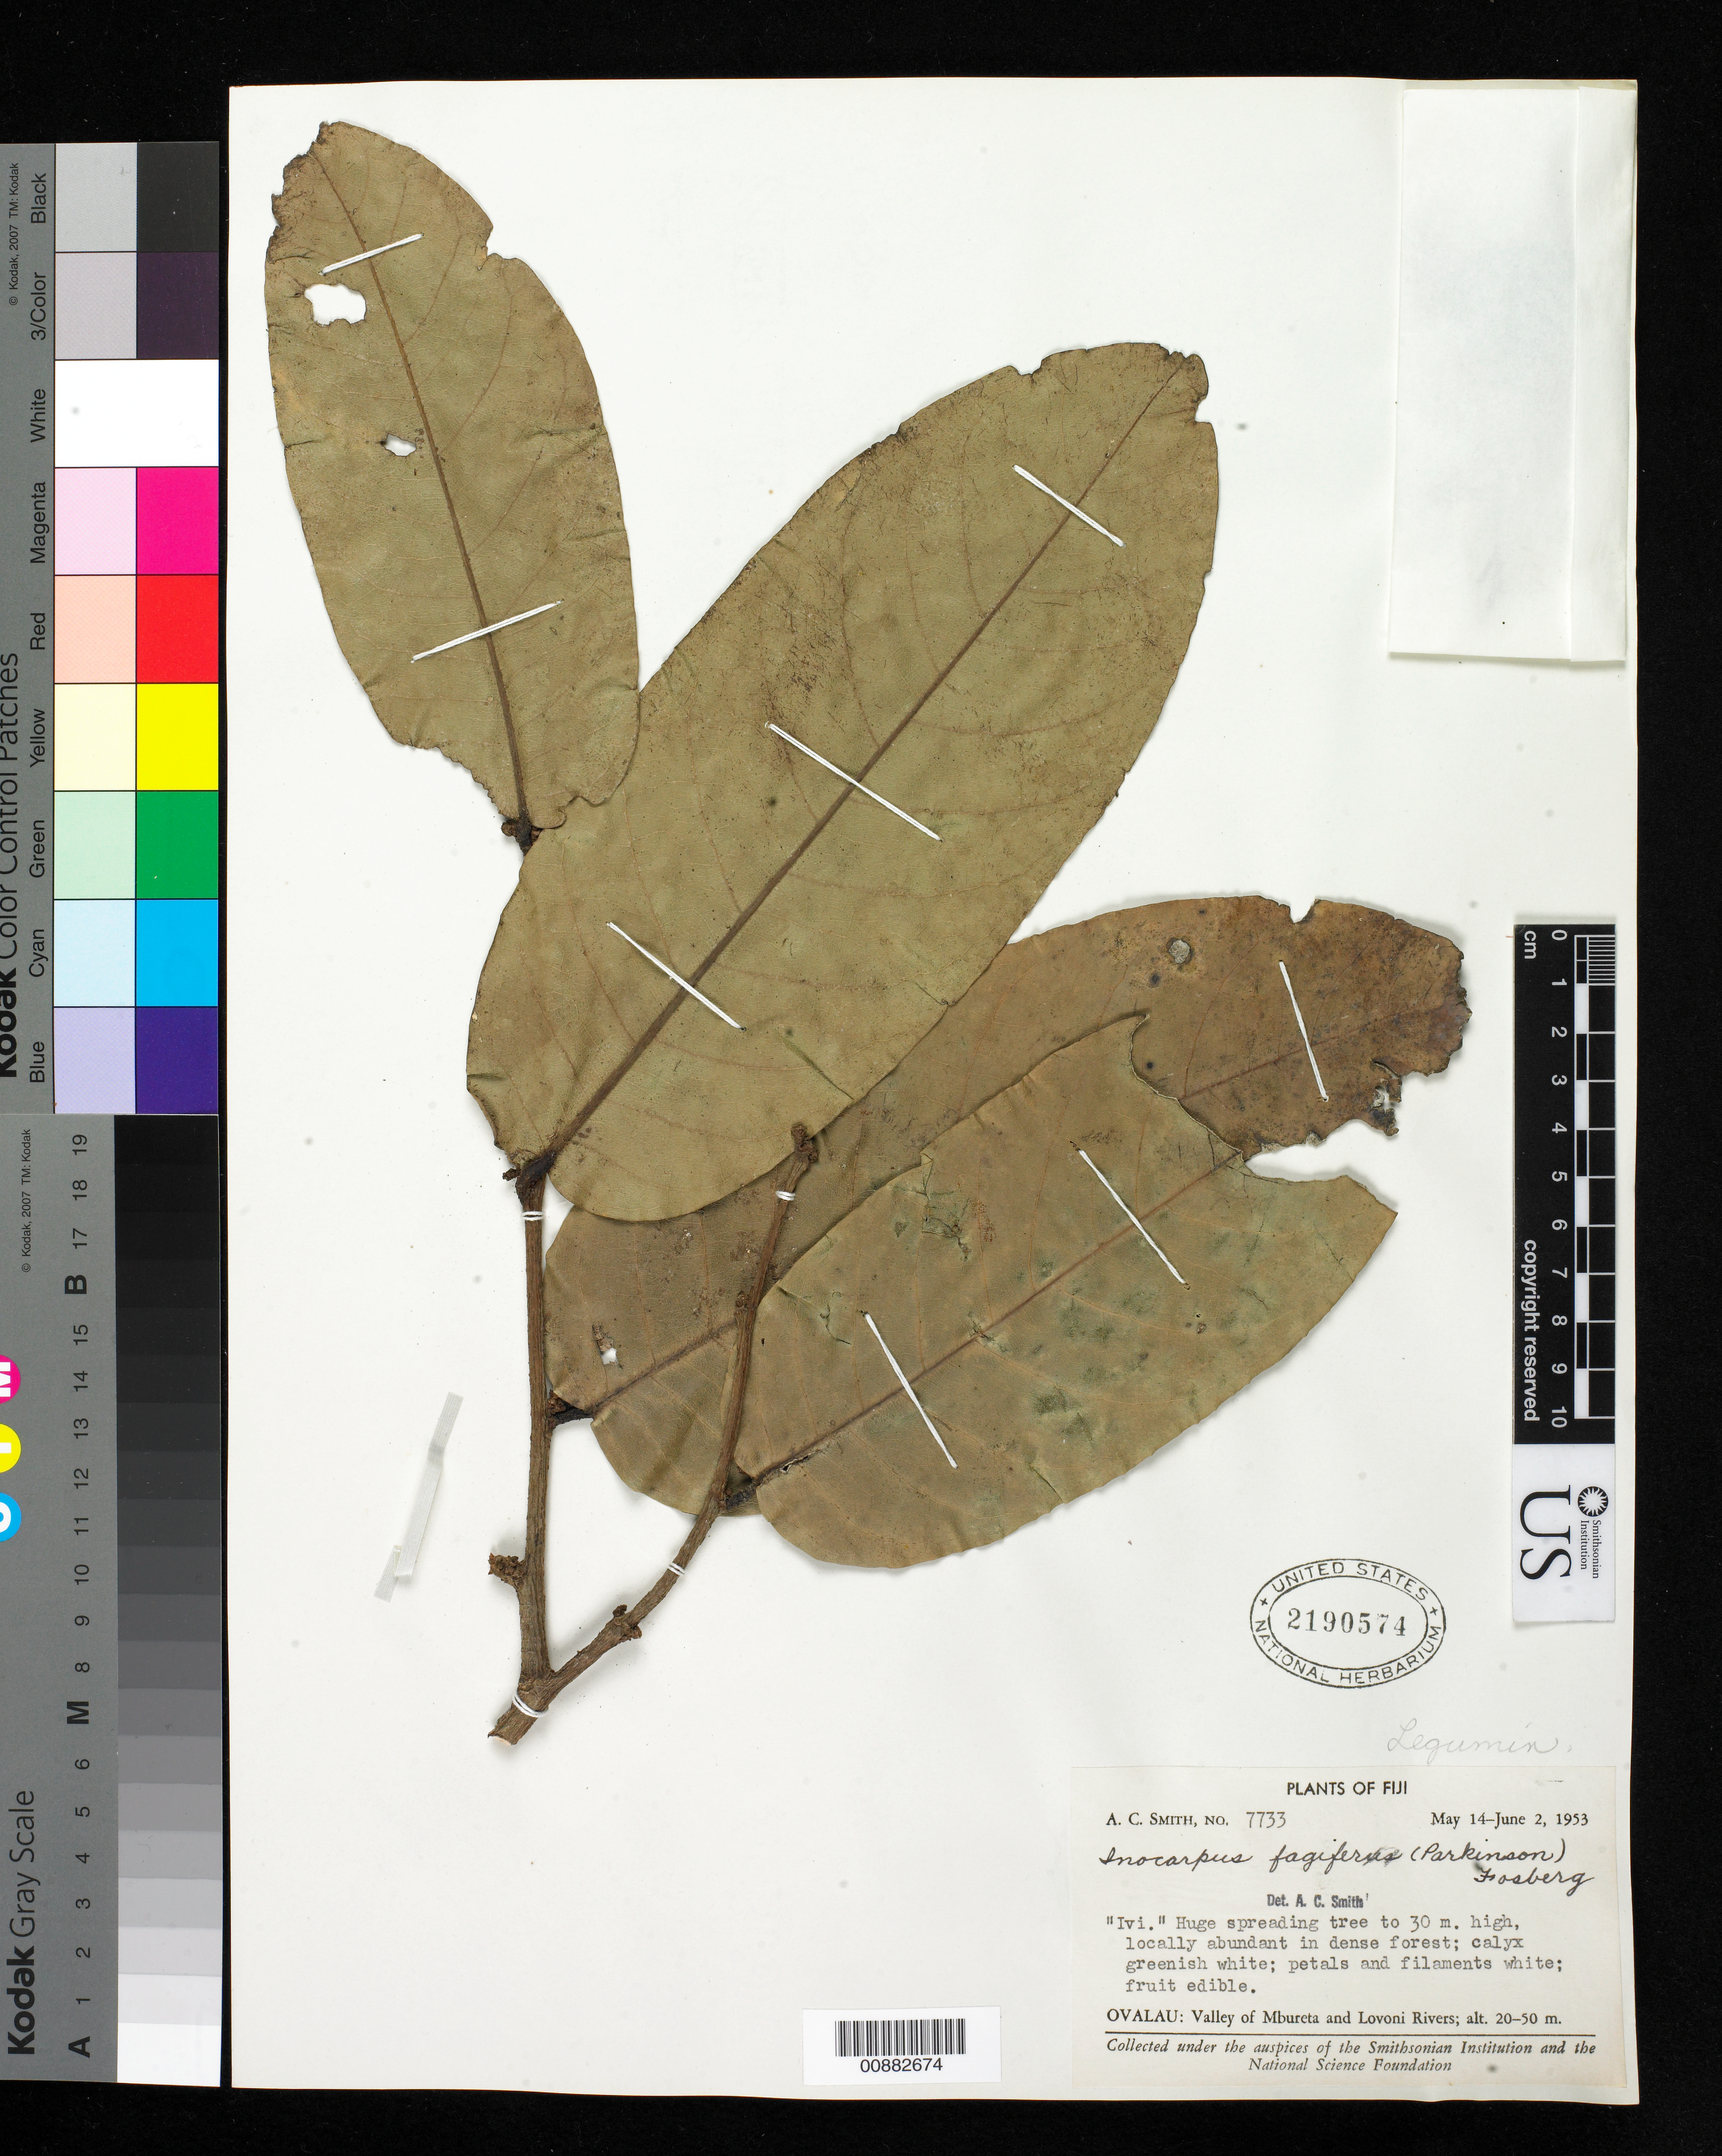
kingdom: Plantae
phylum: Tracheophyta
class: Magnoliopsida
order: Fabales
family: Fabaceae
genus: Inocarpus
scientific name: Inocarpus fagifer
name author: (Parkinson) Fosberg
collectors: C. A. Smith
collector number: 7733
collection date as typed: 14 May 1953 to 02 Jun 1953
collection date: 1953-05-14/1953-06-02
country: Fiji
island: Ovalau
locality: Valley of Mbureta and Lovoni Rivers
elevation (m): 20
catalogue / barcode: US 2190574